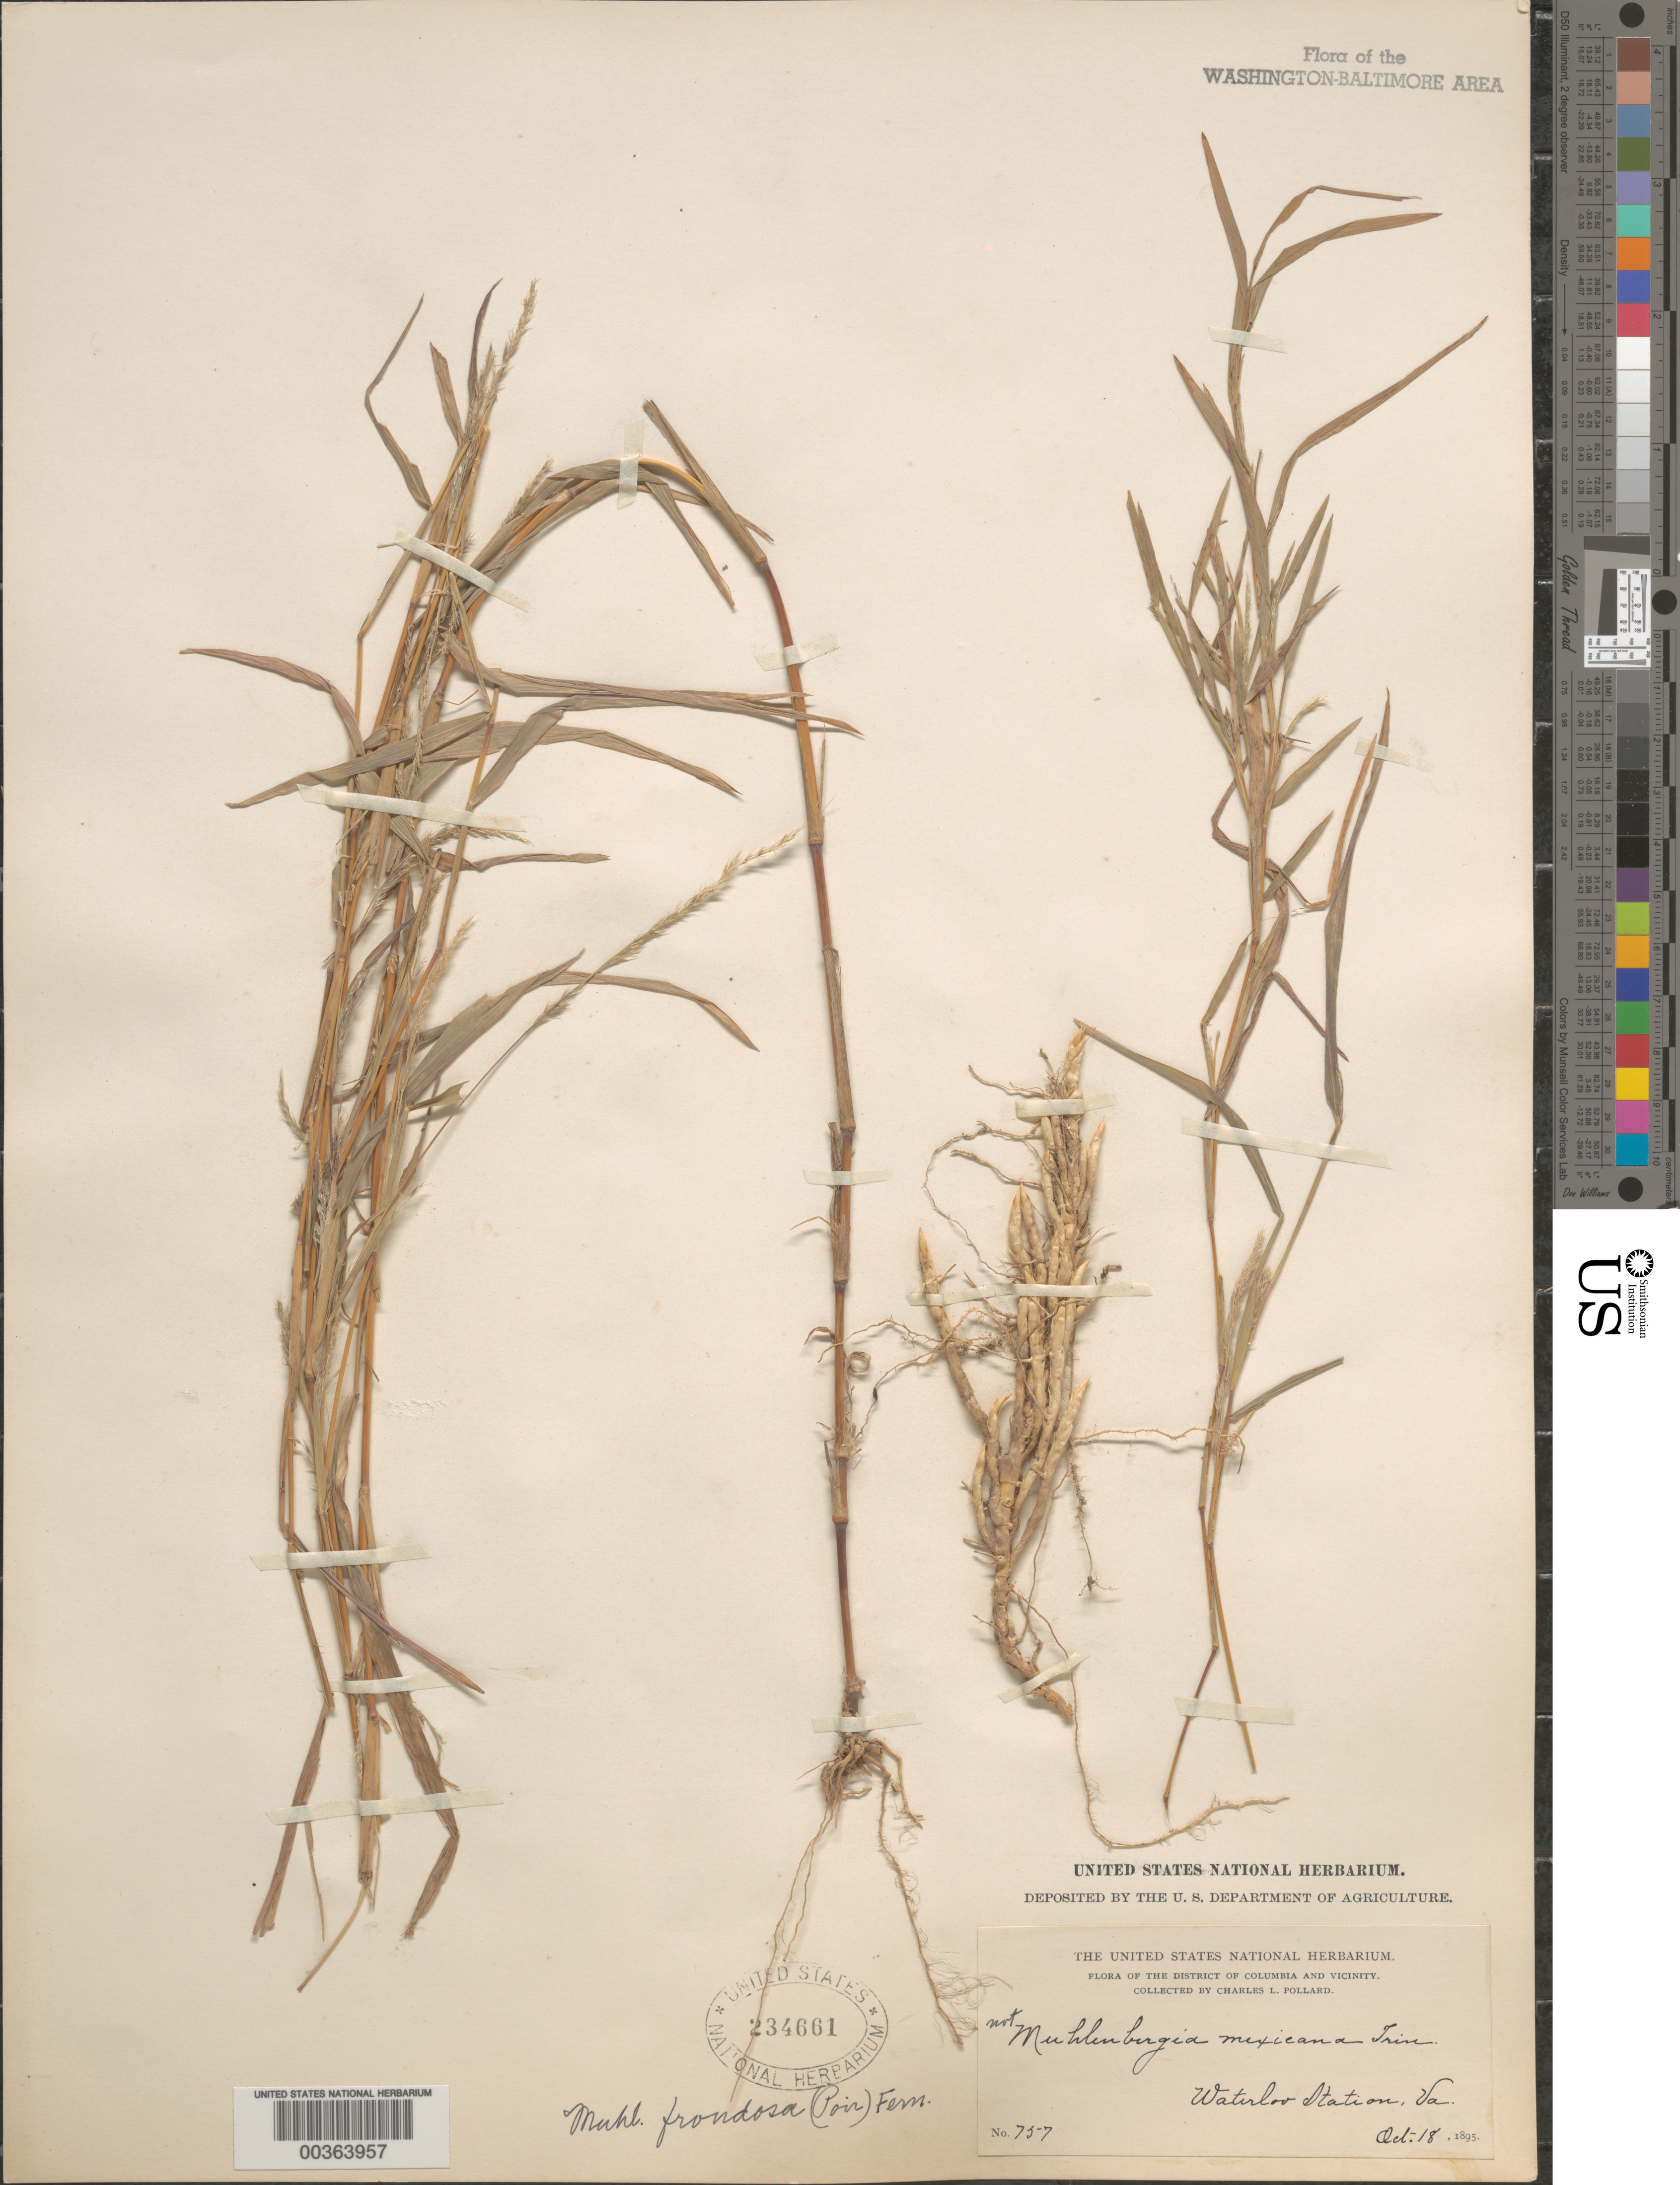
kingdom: Plantae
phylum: Tracheophyta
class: Liliopsida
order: Poales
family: Poaceae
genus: Muhlenbergia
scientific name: Muhlenbergia frondosa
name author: (Poir.) Fernald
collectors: C. L. Pollard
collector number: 757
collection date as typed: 18 Oct 1895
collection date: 1895-10-18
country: United States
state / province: Virginia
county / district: Arlington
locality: Waterloo Station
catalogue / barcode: US 234661